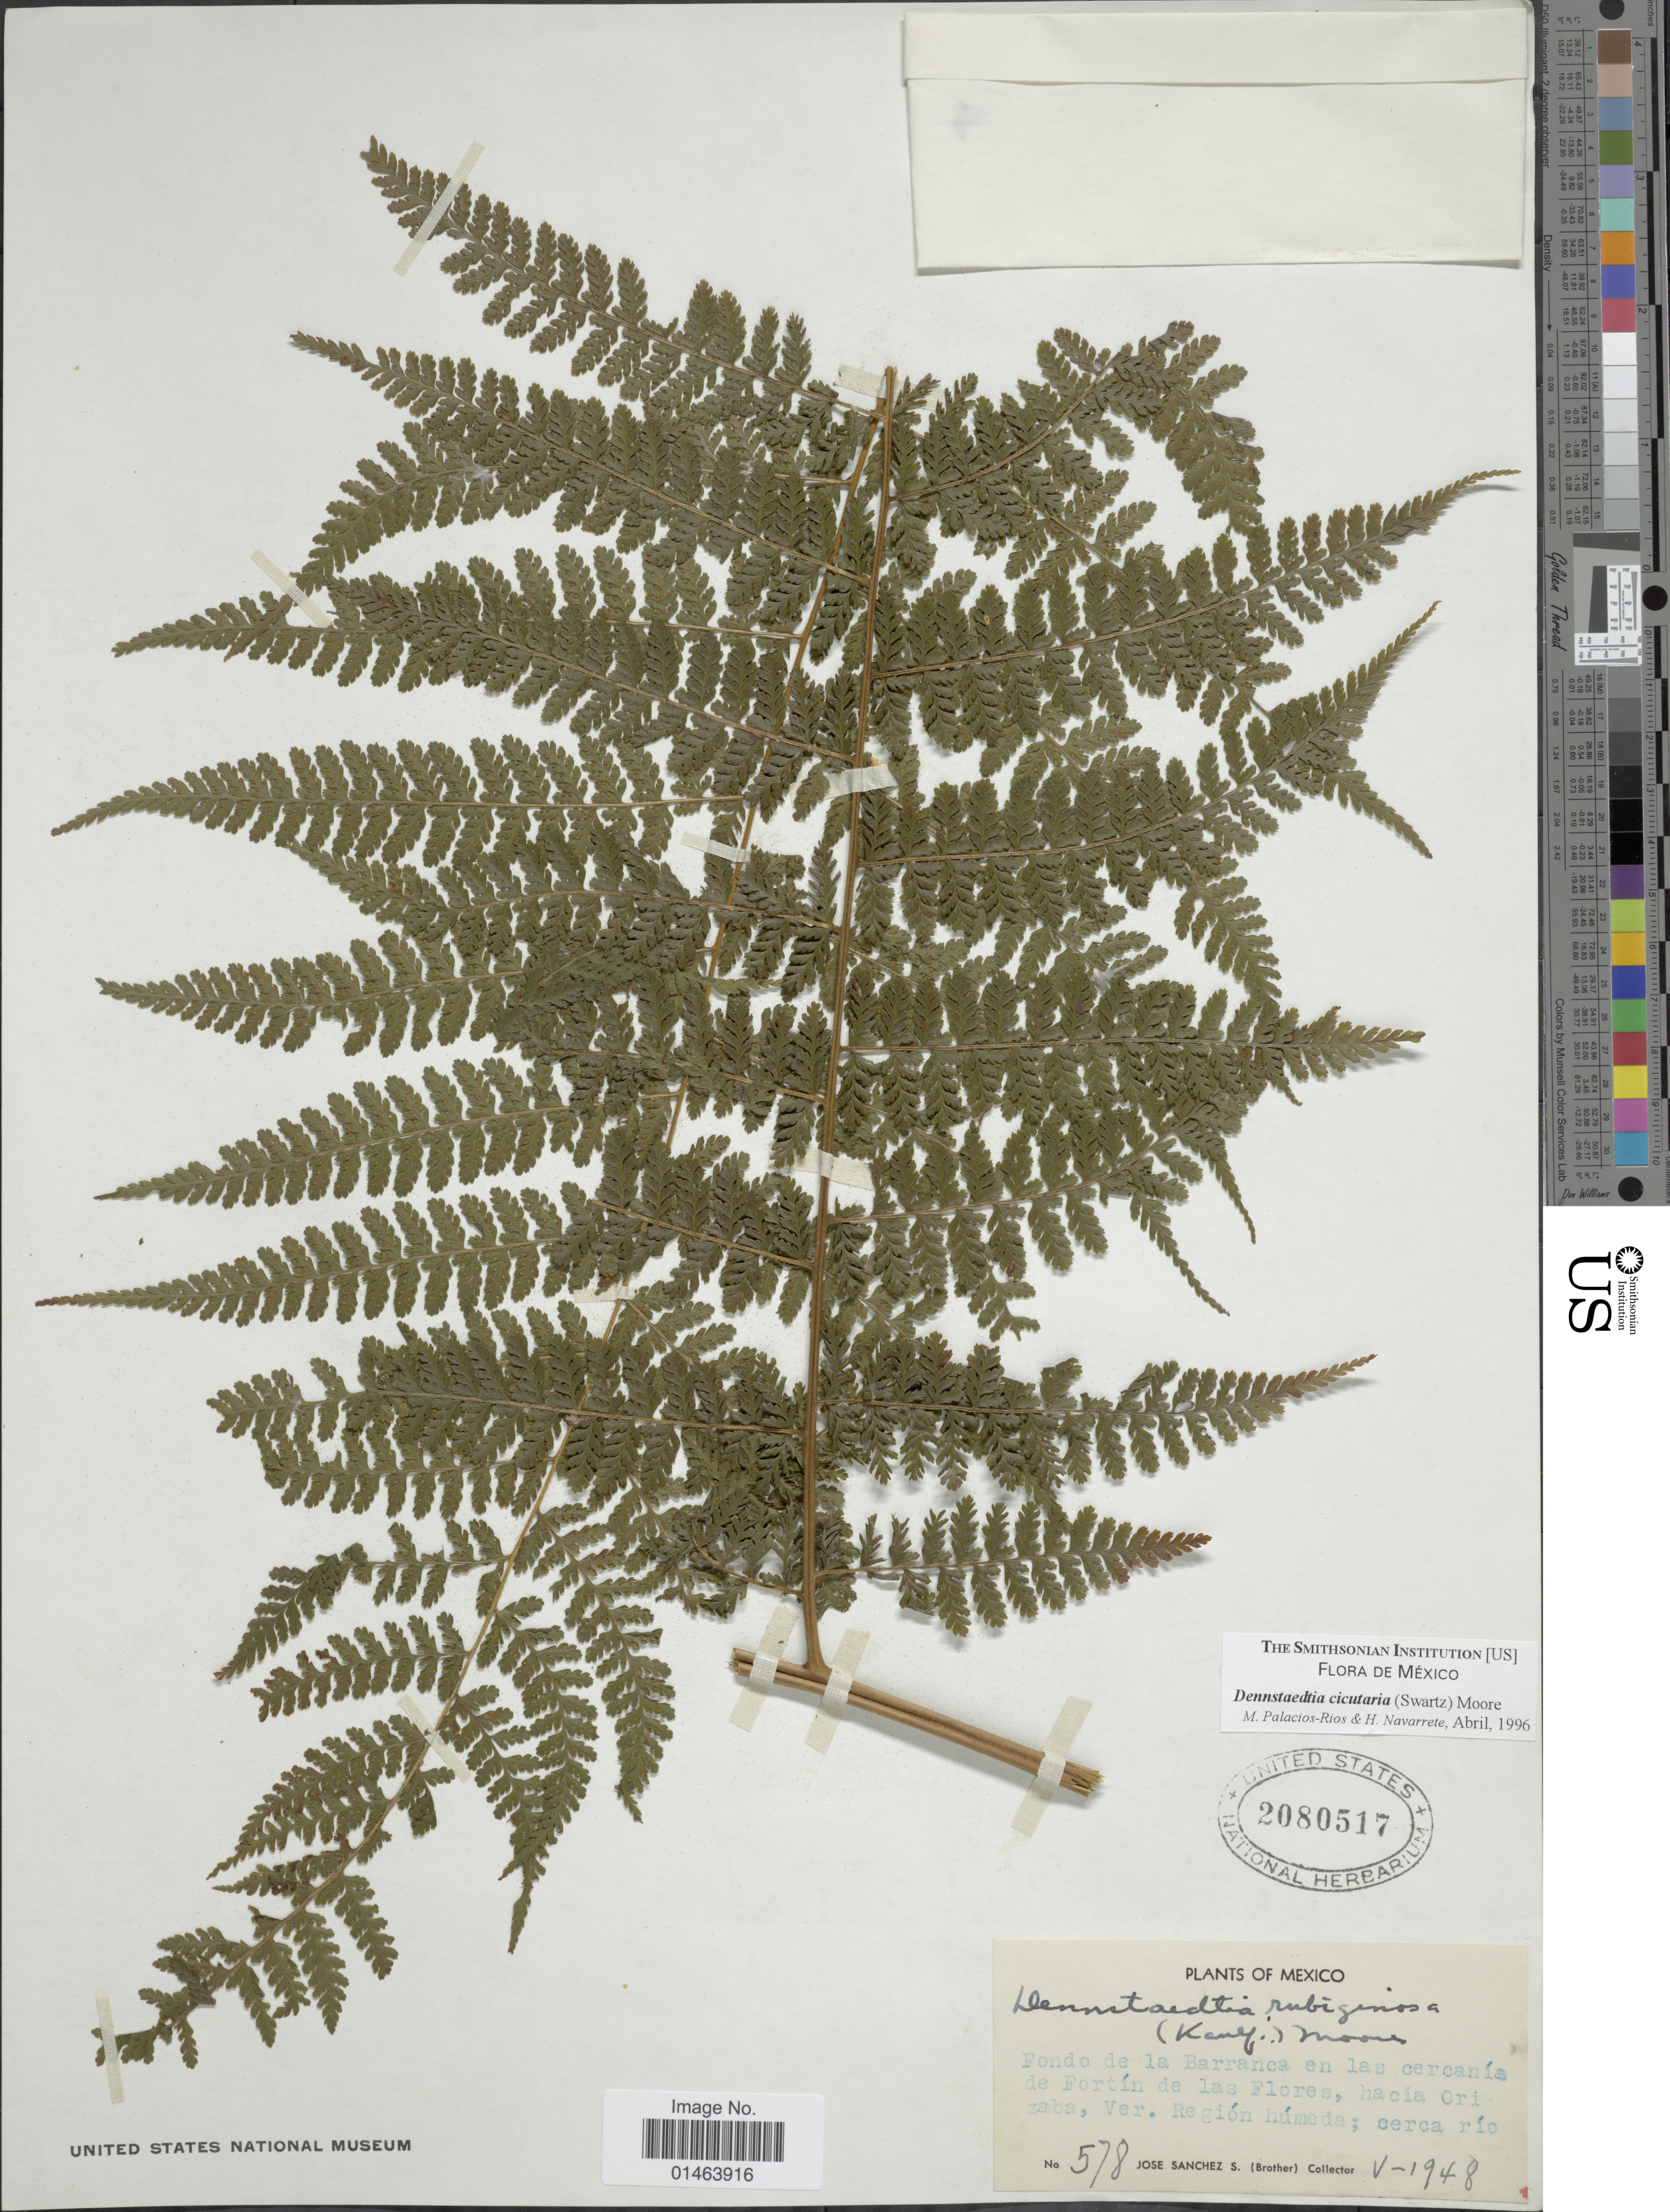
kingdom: Plantae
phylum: Tracheophyta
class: Polypodiopsida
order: Polypodiales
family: Dennstaedtiaceae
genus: Dennstaedtia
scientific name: Dennstaedtia cicutaria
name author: (Sw.) T. Moore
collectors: J. Sanchez S.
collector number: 578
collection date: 1948-05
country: Mexico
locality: Mexico, Fondo de la Barranca en las cercanis de Fortin de las Flores, hacia Orizab, Ver. region humeda; cera rio.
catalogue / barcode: US 2080517